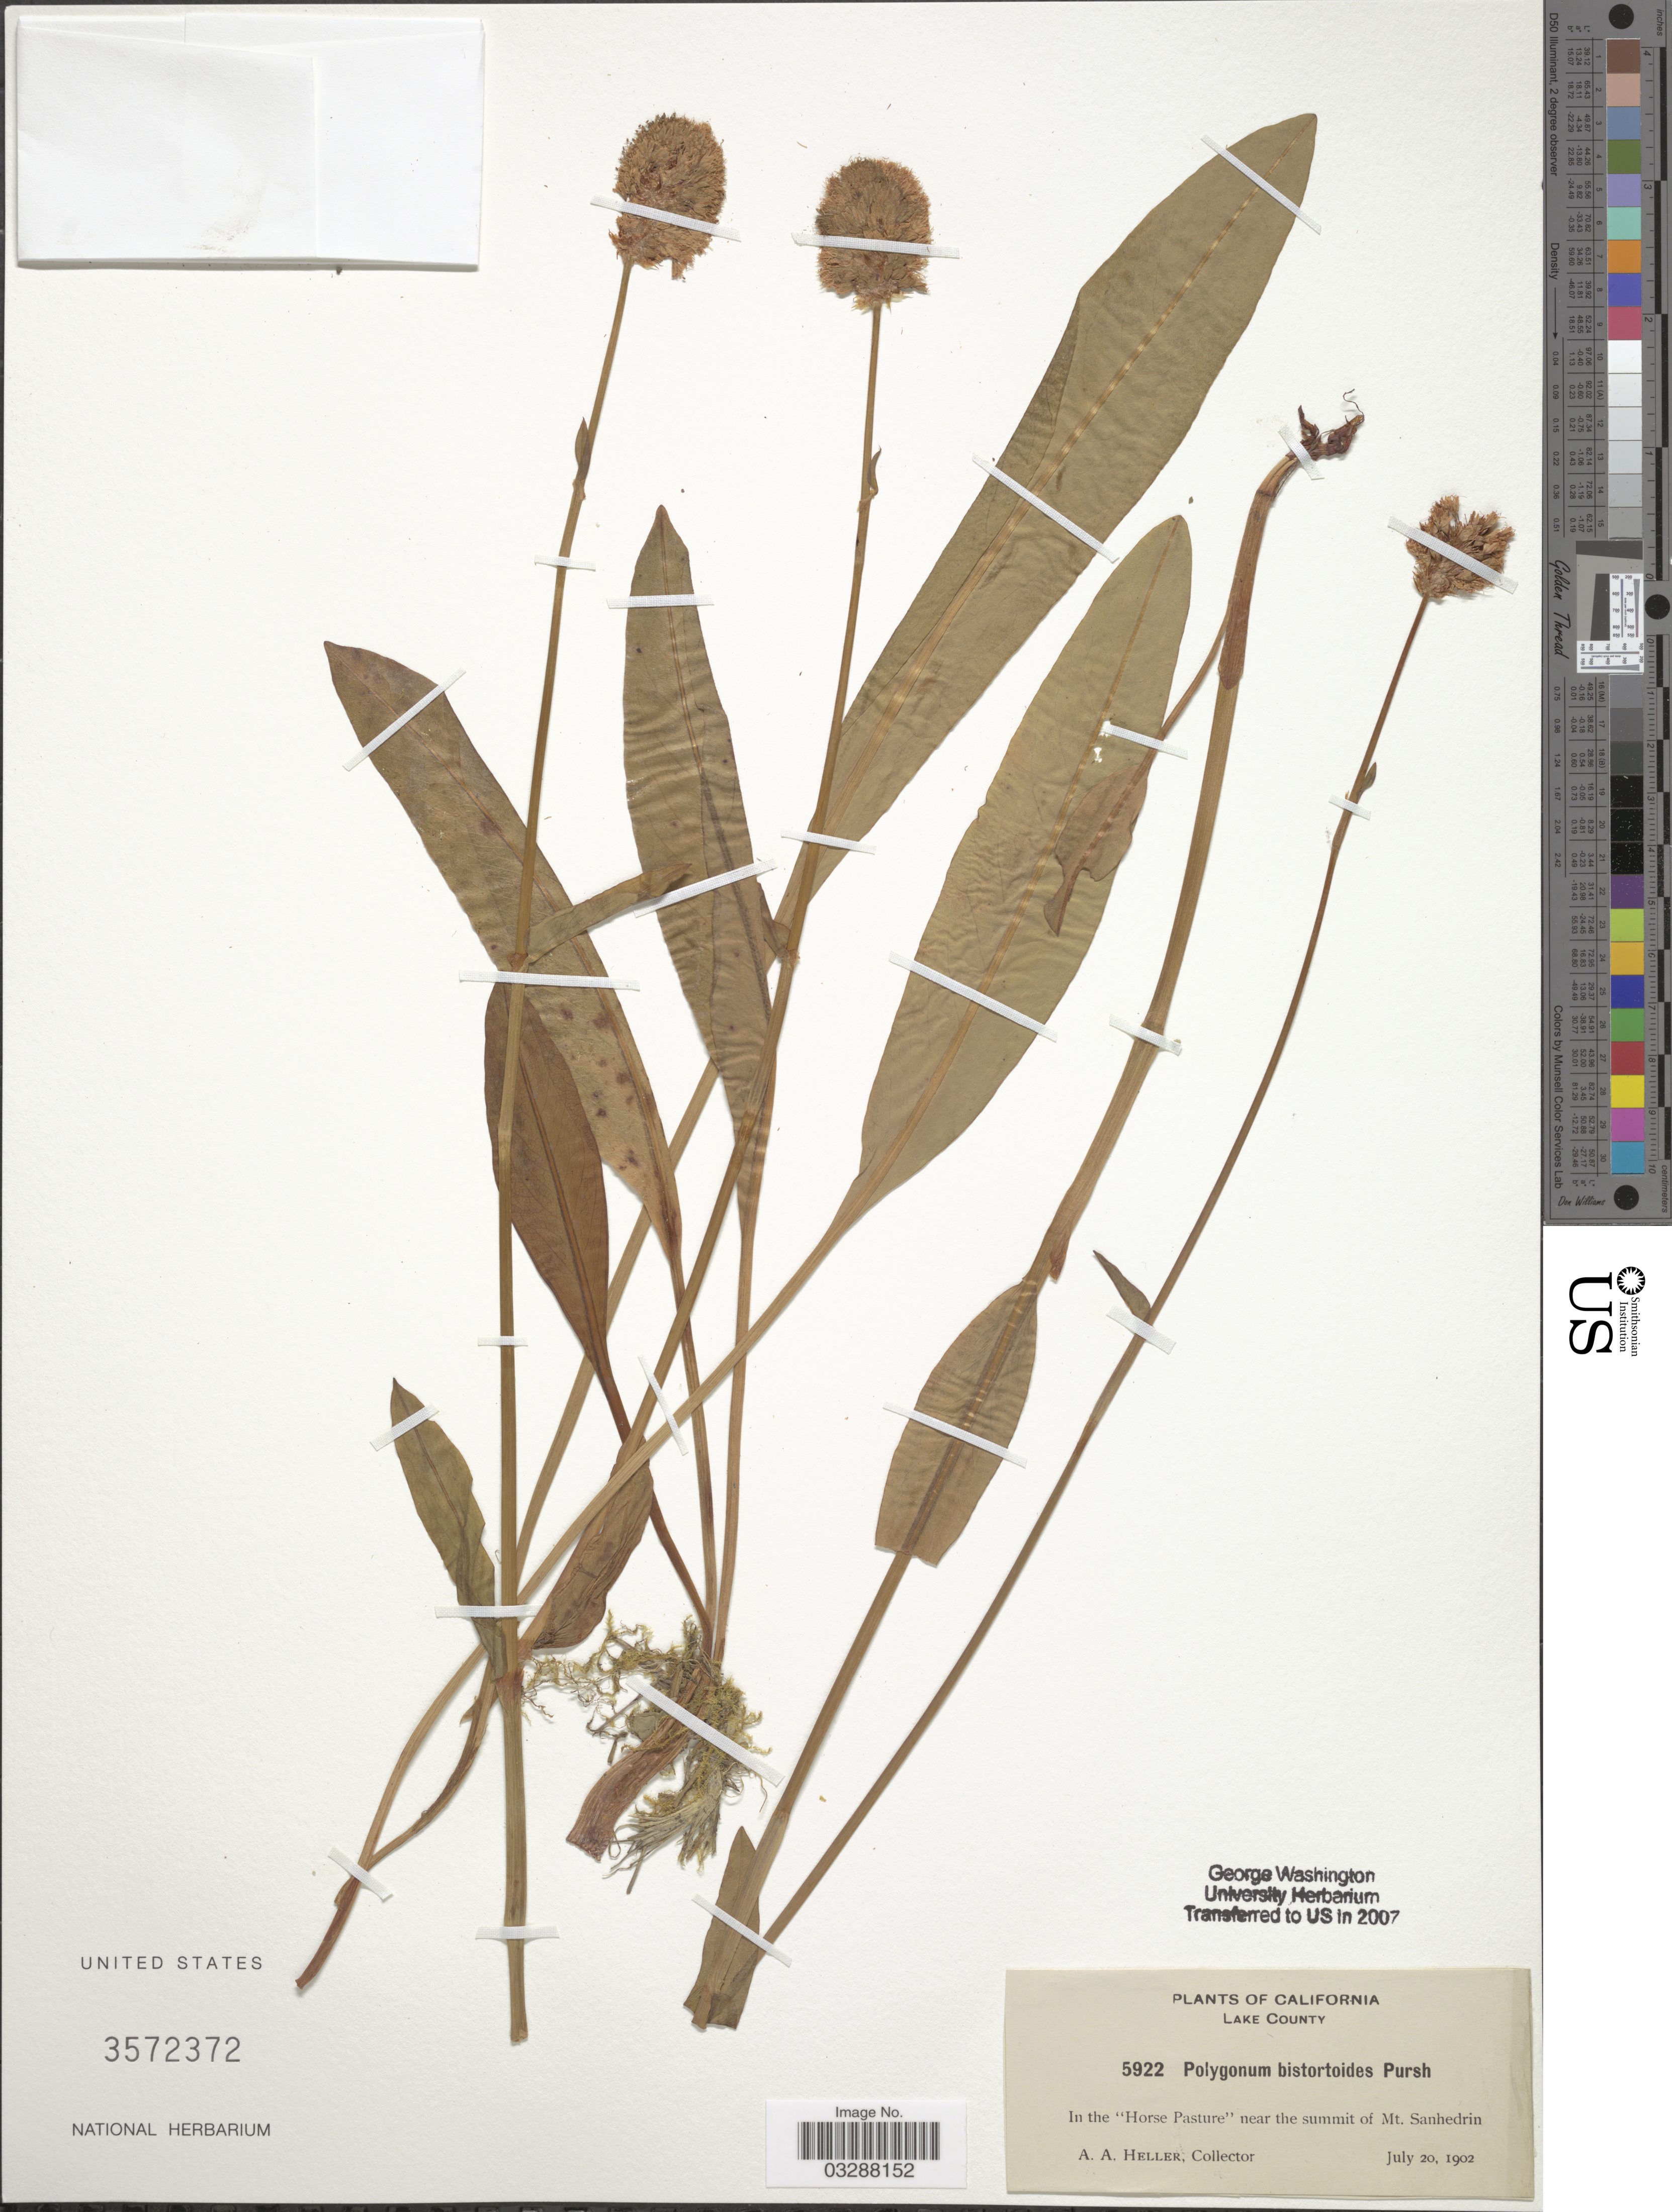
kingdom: Plantae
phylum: Tracheophyta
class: Magnoliopsida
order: Caryophyllales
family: Polygonaceae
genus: Bistorta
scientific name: Bistorta bistortoides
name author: (Pursh) Small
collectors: A. A. Heller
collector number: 5922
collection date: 1902-07-20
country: United States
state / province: California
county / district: Lake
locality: Lake County. In the "Horse Pasture" near the summit of Mt. Sanhedrin.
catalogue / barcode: US 3572372